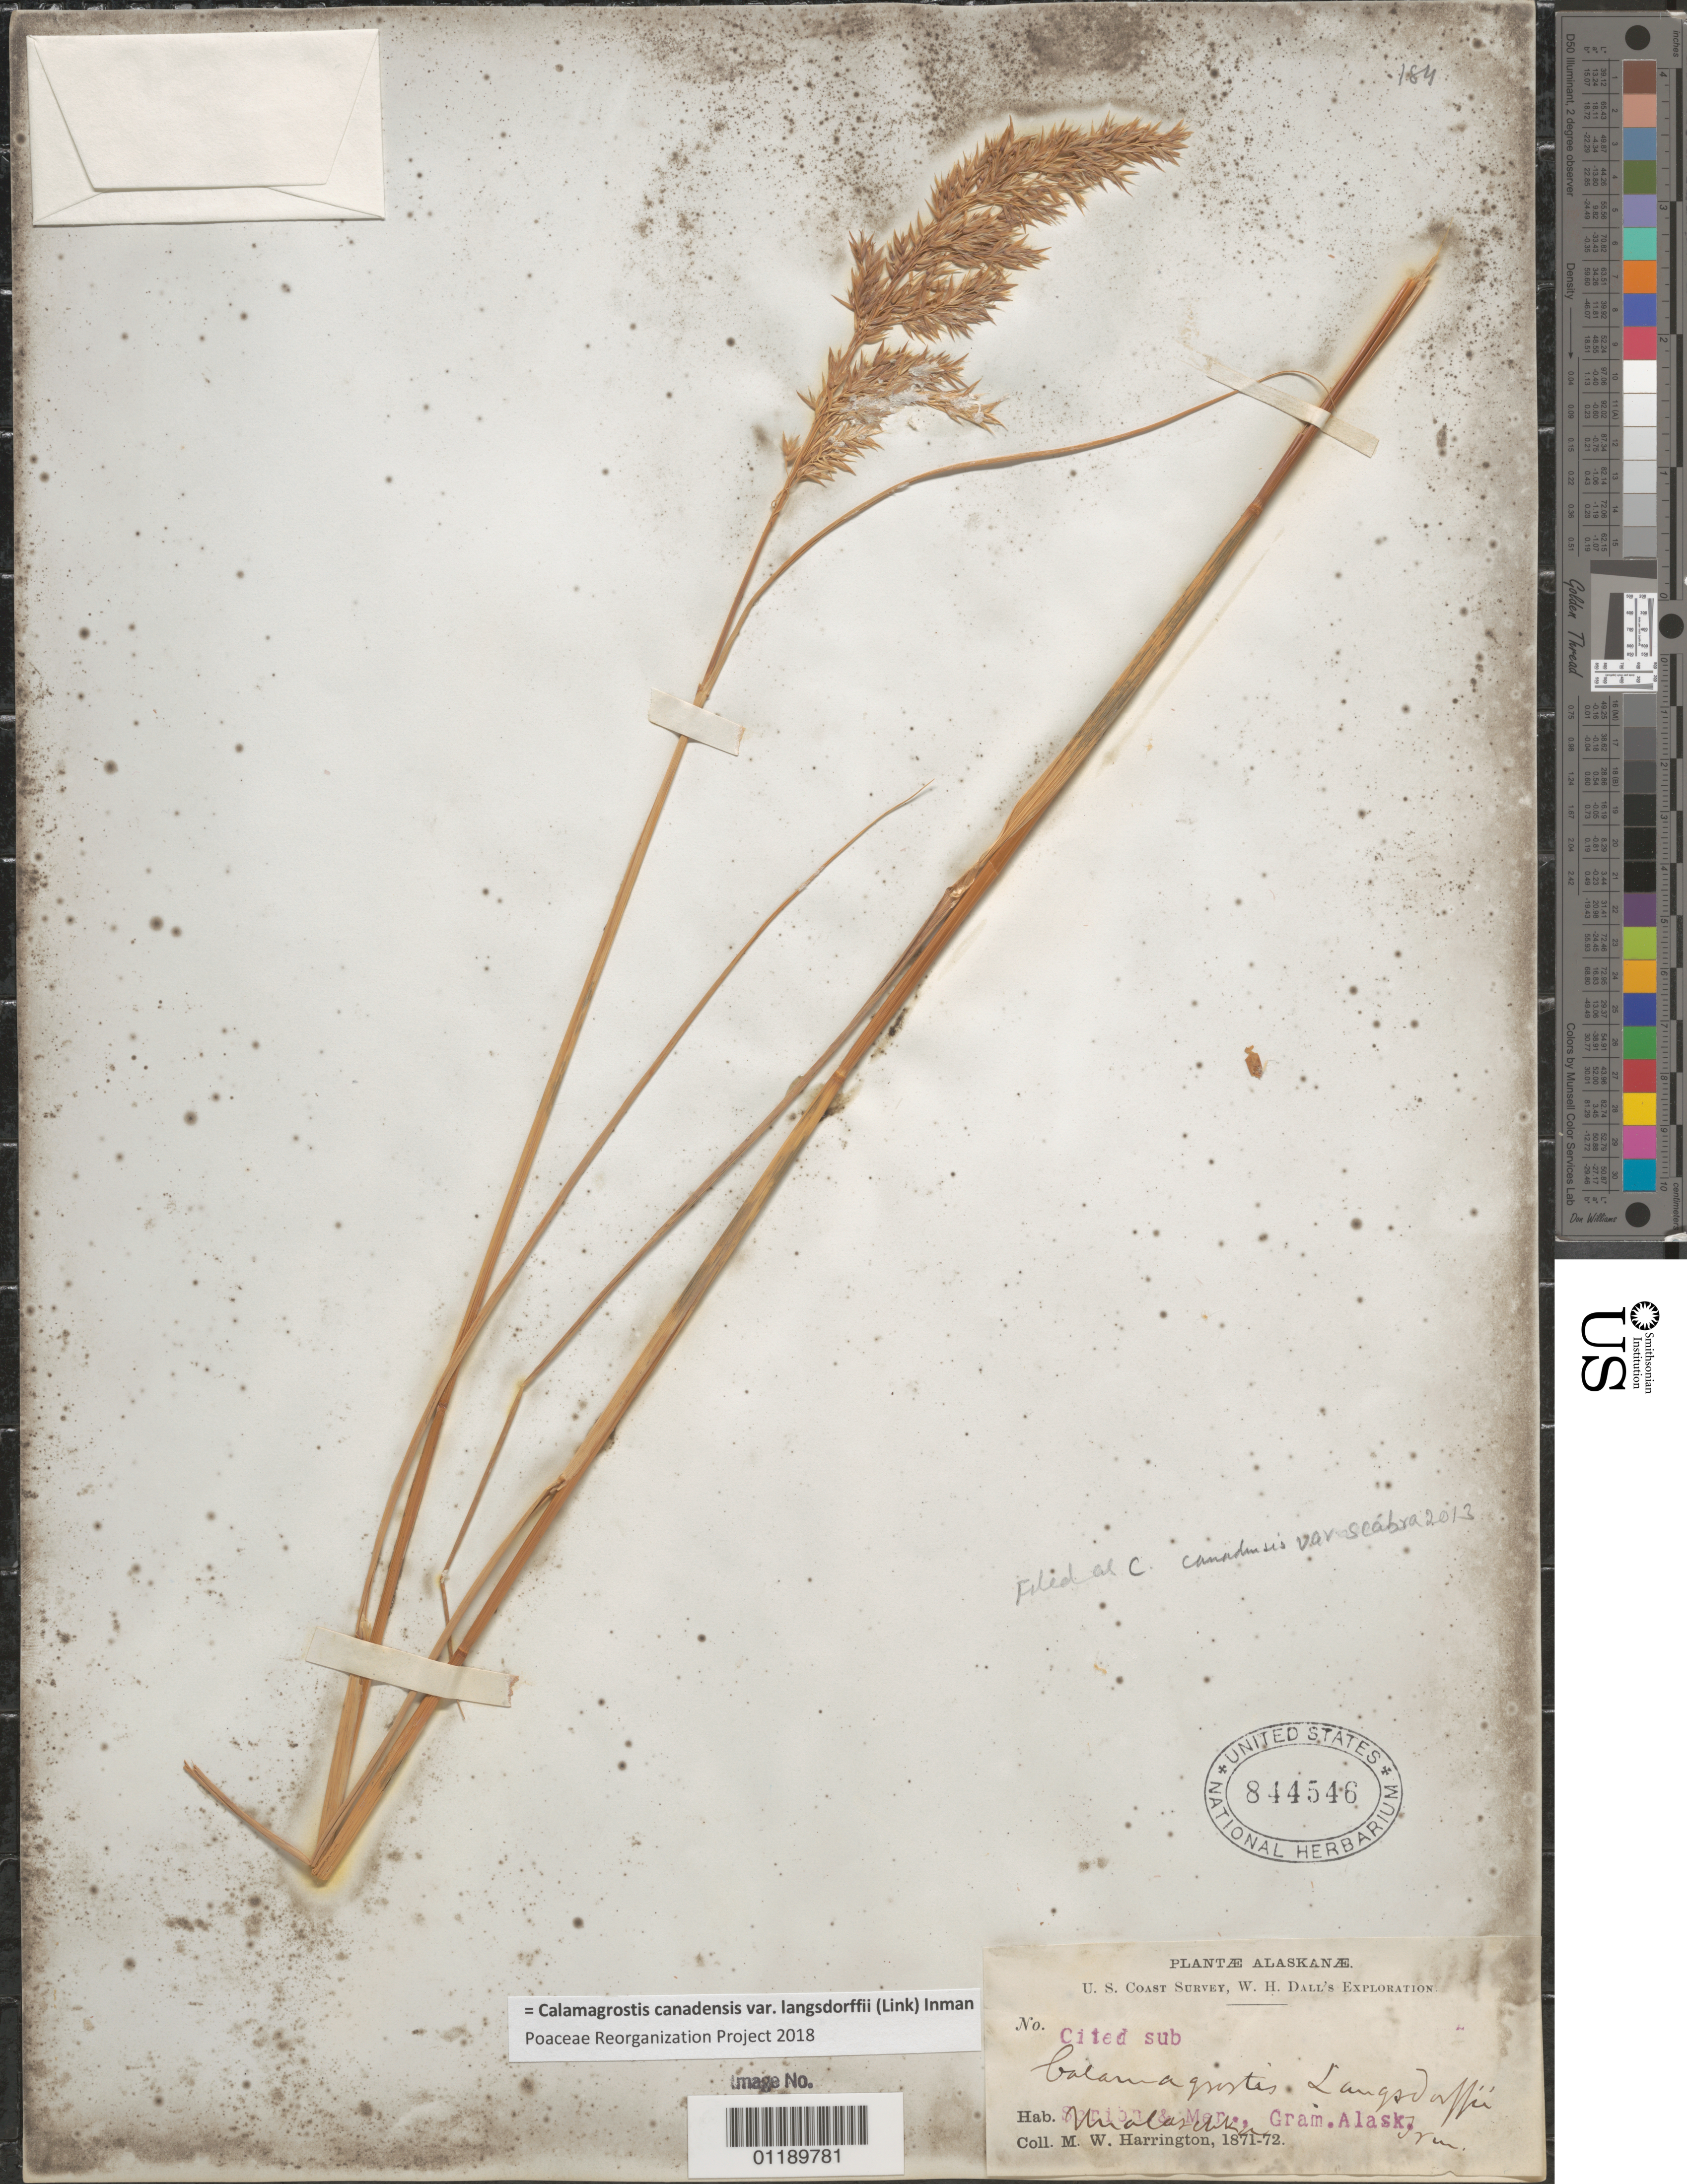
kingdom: Plantae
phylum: Tracheophyta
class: Liliopsida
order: Poales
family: Poaceae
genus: Calamagrostis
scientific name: Calamagrostis canadensis var. langsdorffii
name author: (Link) Inman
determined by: Poaceae Reorganization Project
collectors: M. W. Harrington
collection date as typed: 1871 to -- --- 1872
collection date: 1871/1872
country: United States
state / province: Alaska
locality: Unalaska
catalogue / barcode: US 844546